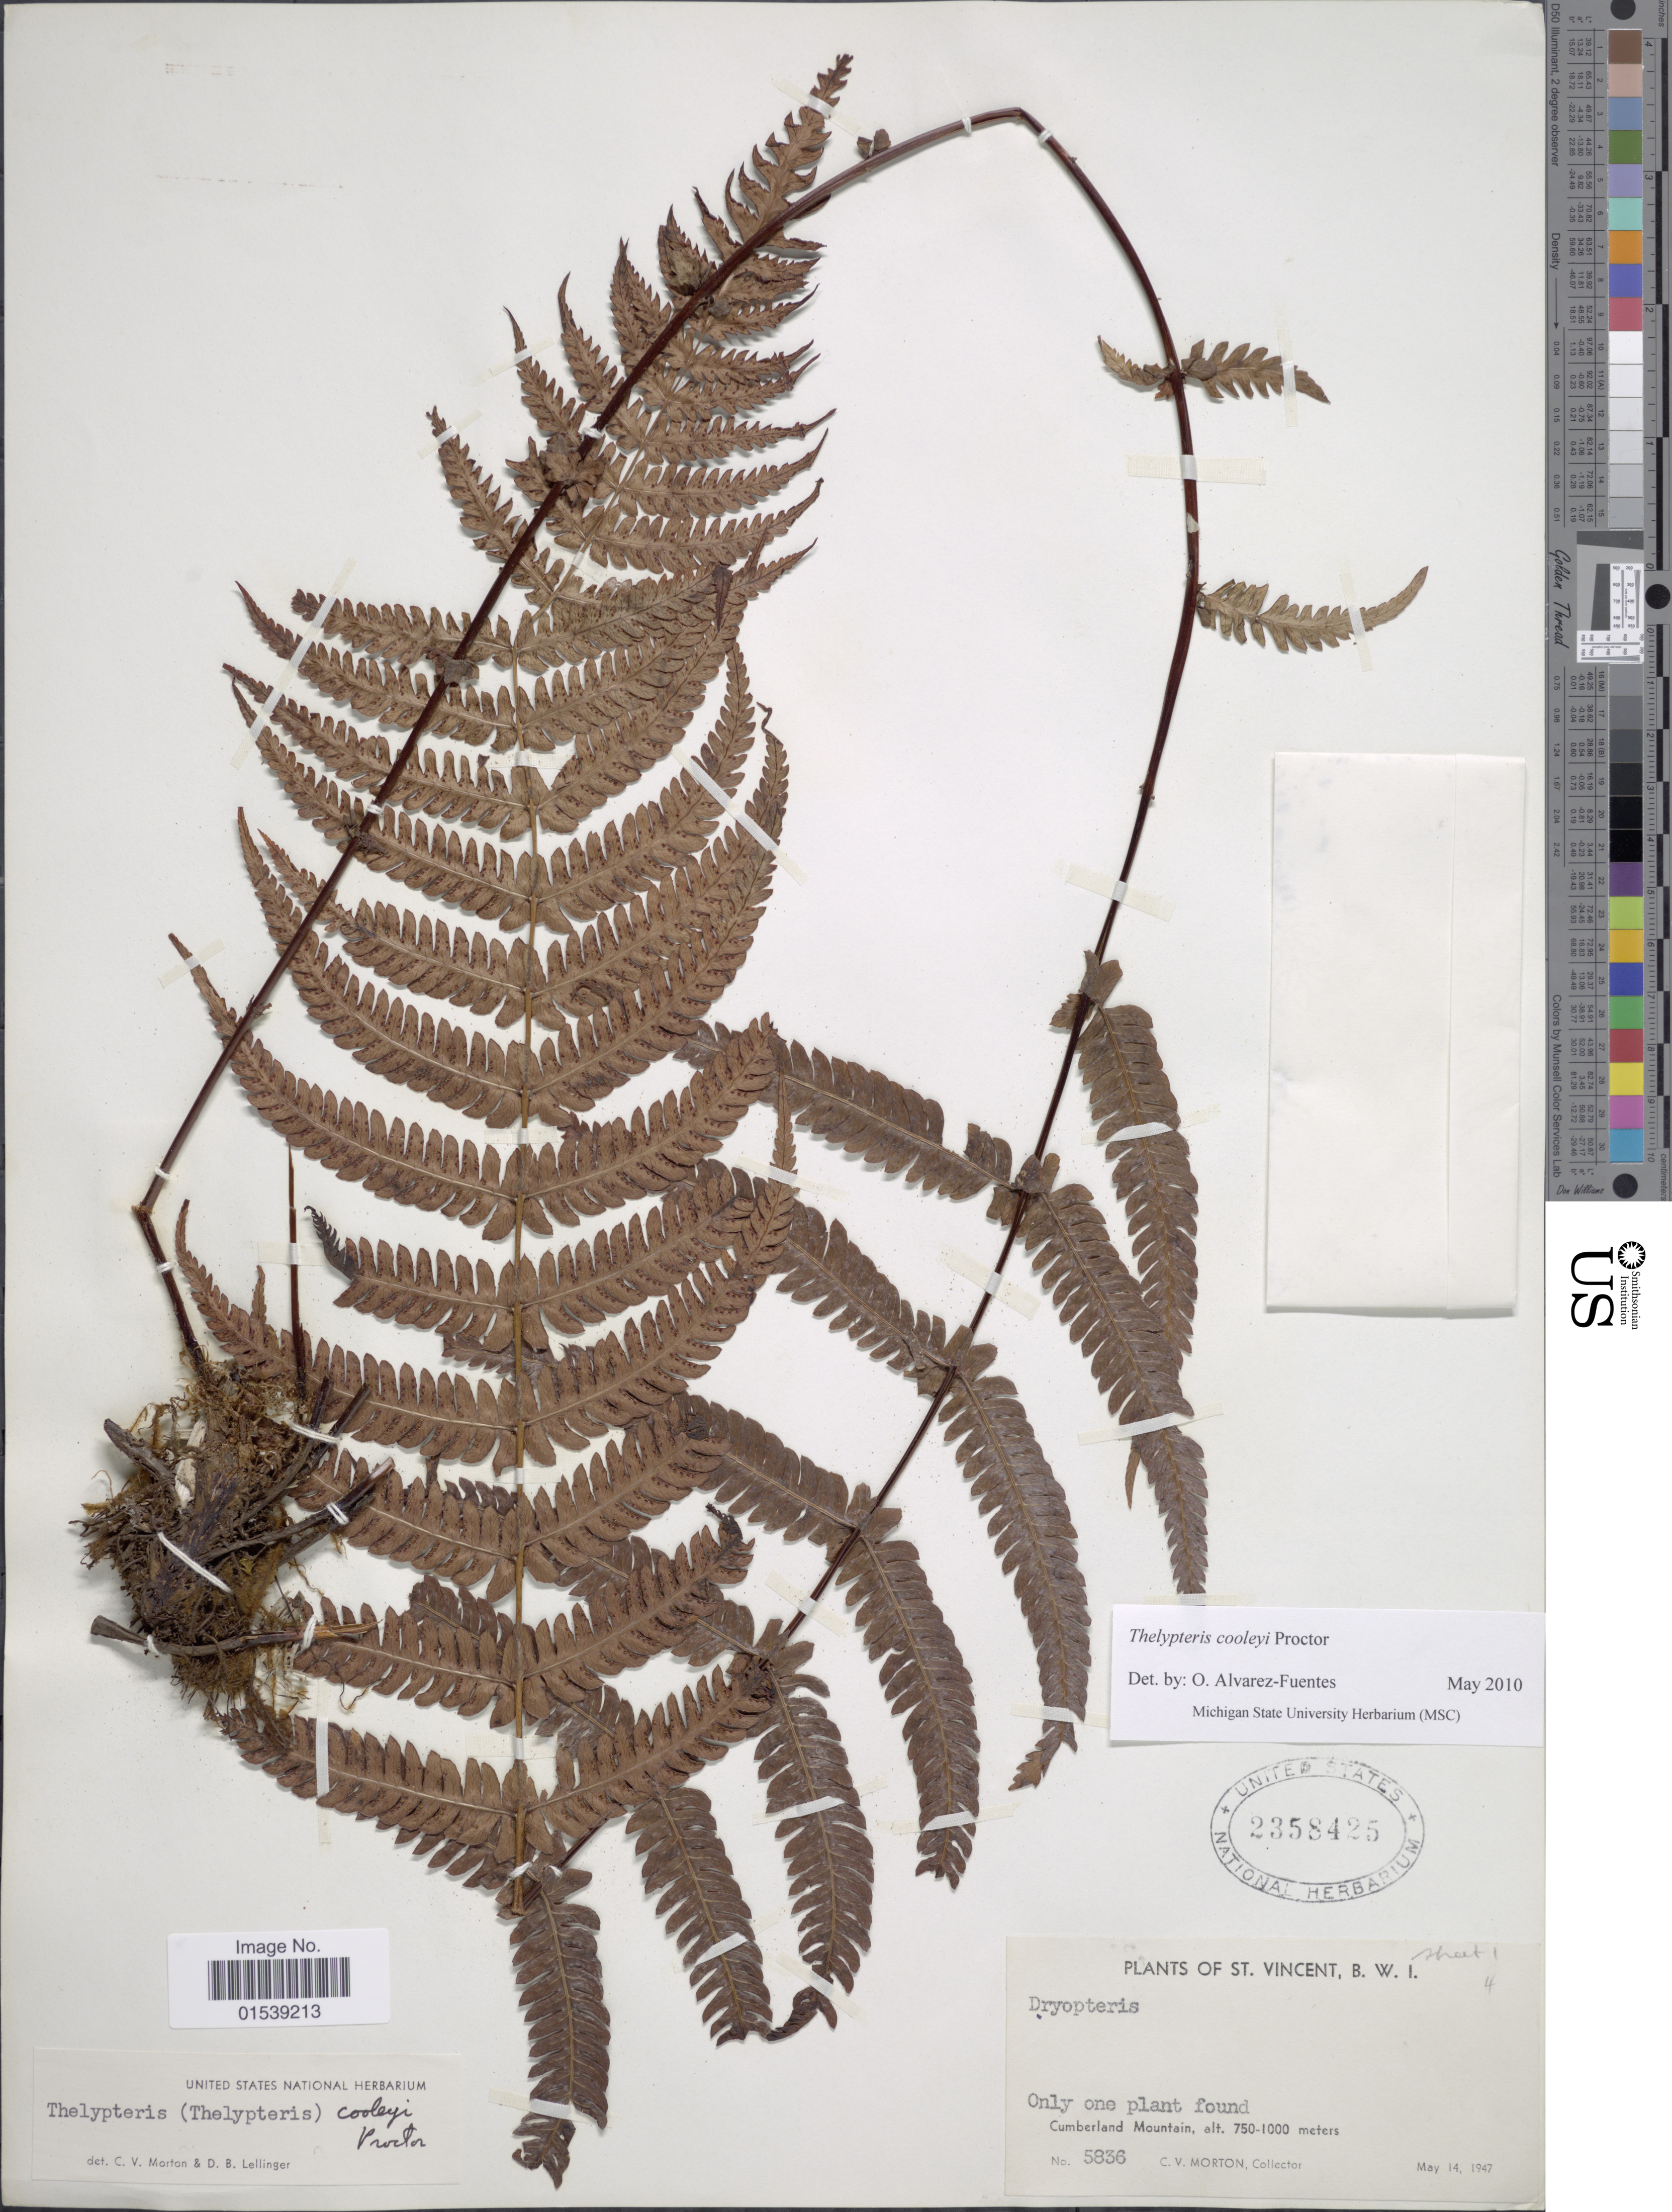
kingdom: Plantae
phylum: Tracheophyta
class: Polypodiopsida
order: Polypodiales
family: Thelypteridaceae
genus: Amauropelta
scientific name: Amauropelta cooleyi (Proctor) comb. nov., ined. 2015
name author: (Proctor)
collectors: C. V. Morton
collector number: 5836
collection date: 1947-05-14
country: St. Vincent - Grenadines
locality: St. Vincent, B.W.I., Cumberland Mountain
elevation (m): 750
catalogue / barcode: US 2358425